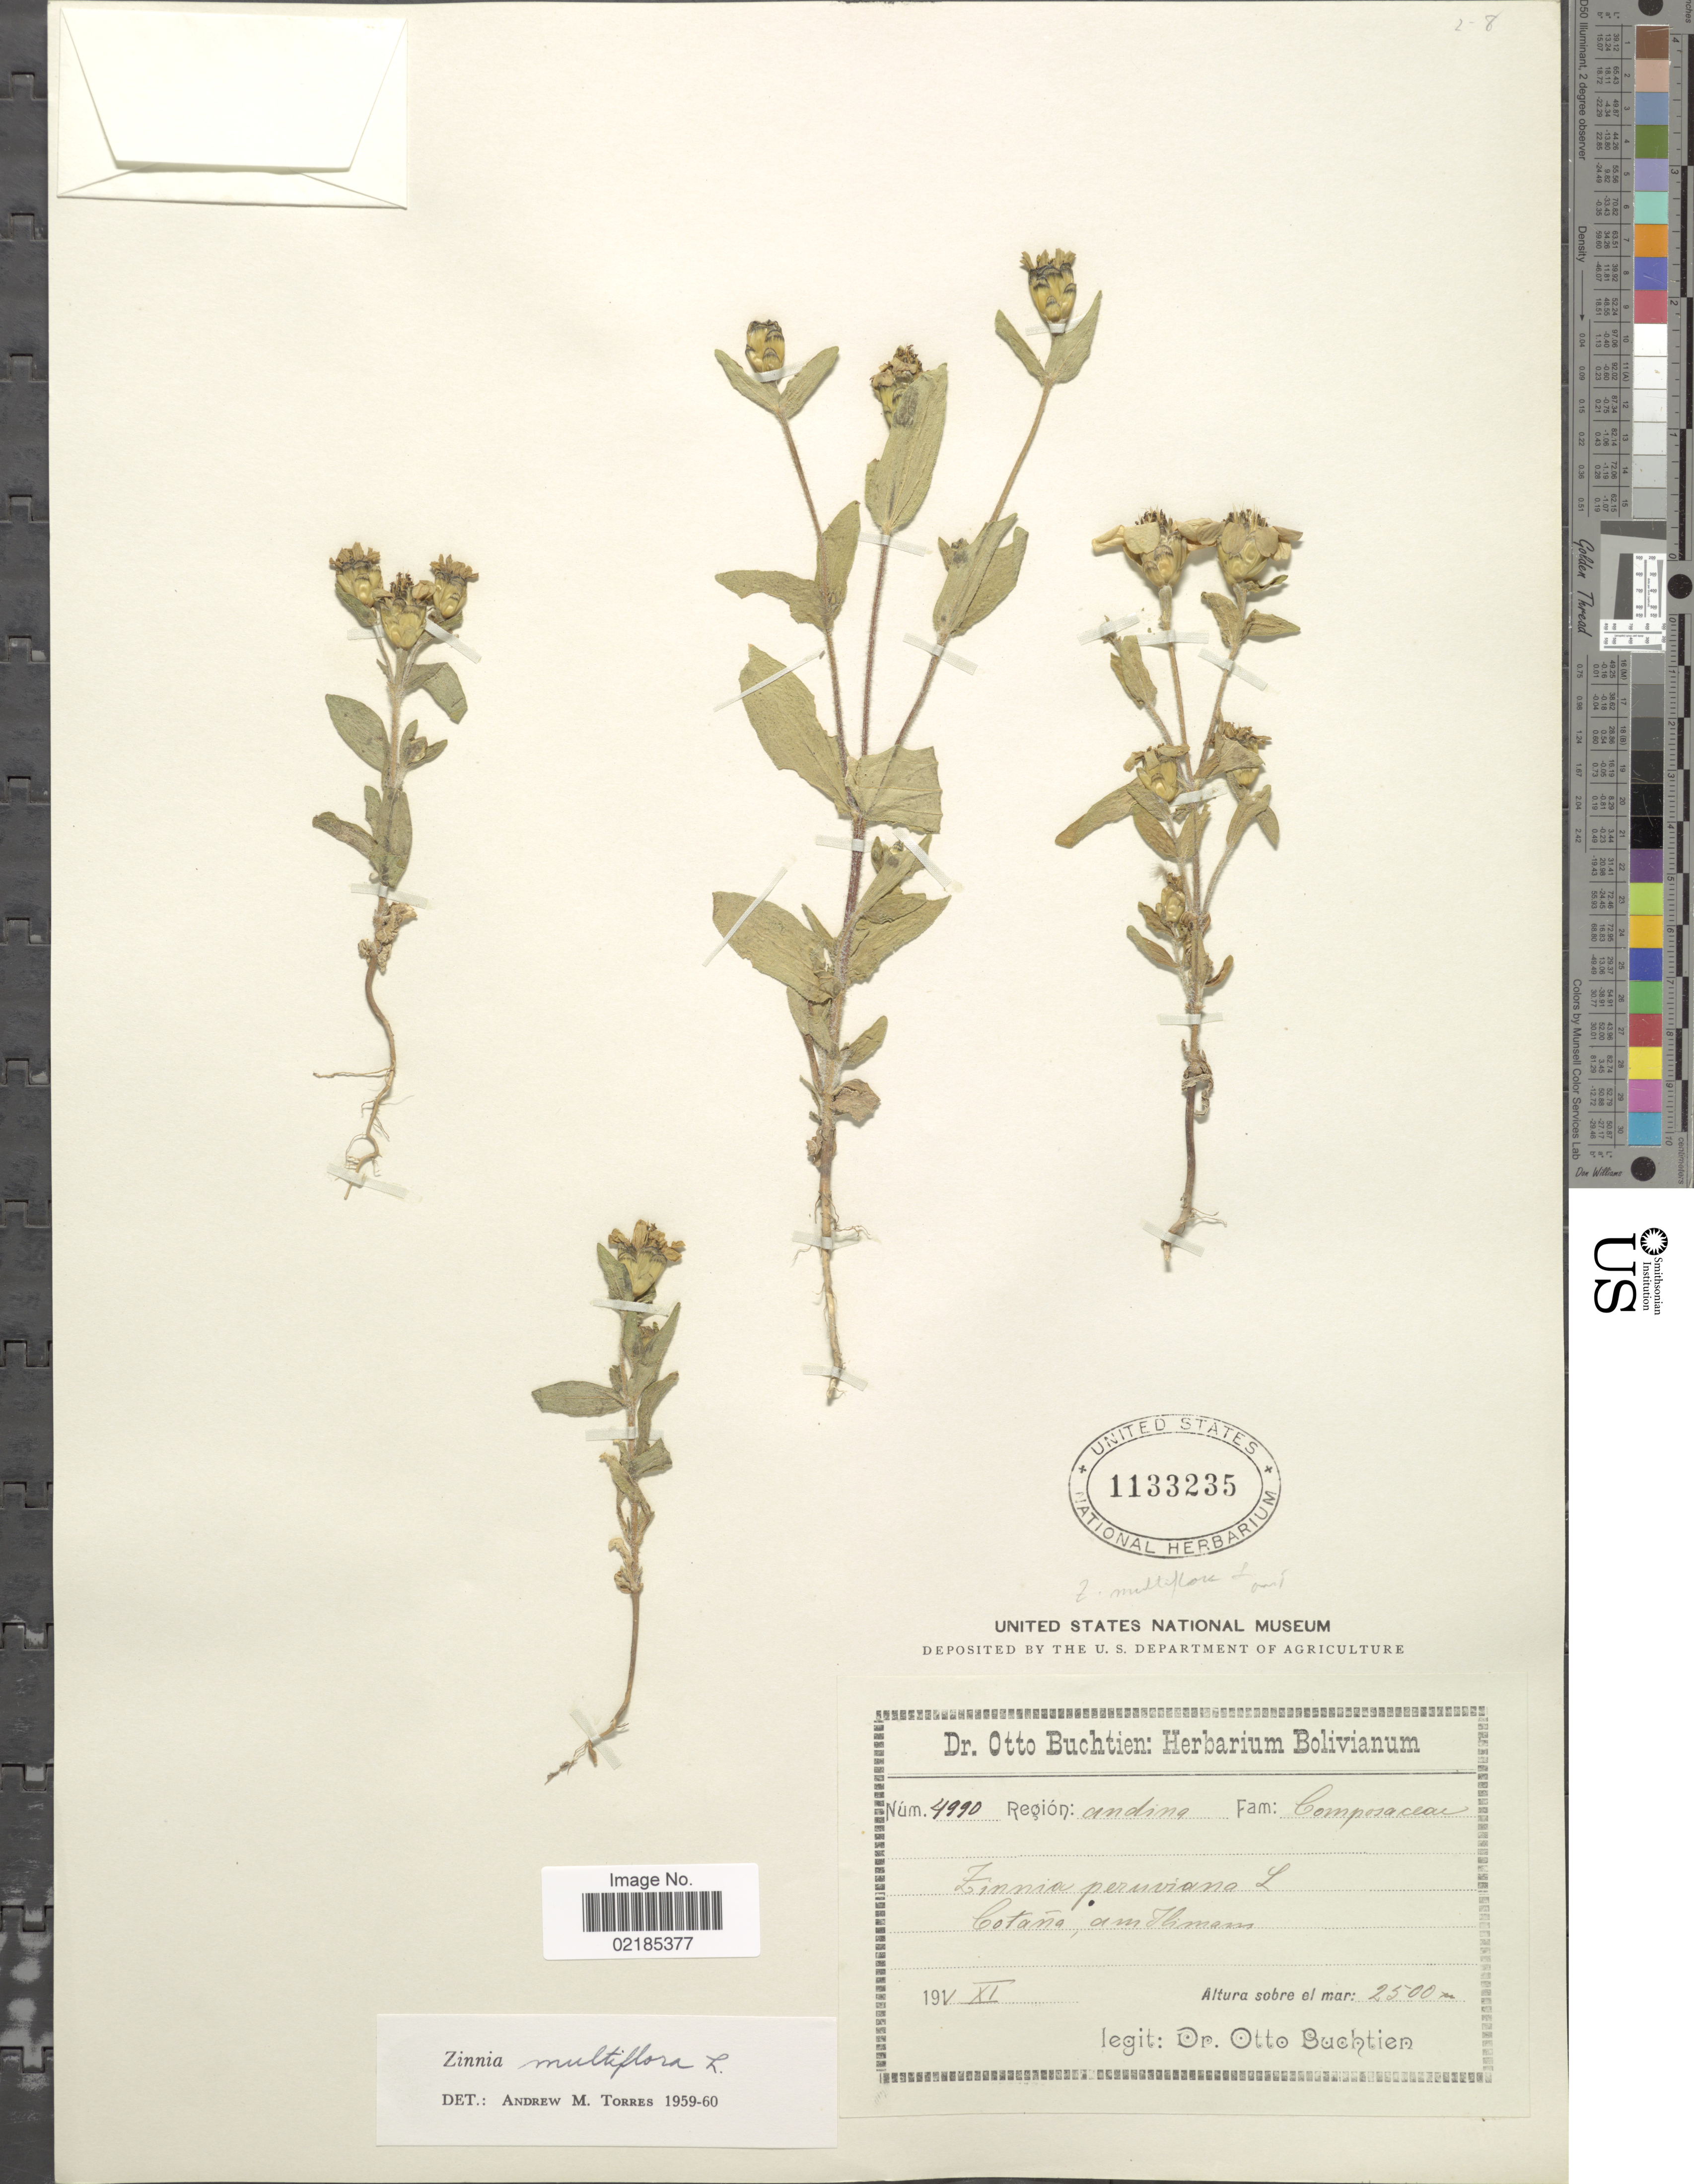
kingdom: Plantae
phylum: Tracheophyta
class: Magnoliopsida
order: Asterales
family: Asteraceae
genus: Zinnia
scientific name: Zinnia multiflora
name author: L.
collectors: O. Buchtien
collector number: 4990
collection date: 1911-11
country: Bolivia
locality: Cotaña at the Illimani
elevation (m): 2500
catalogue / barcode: US 1133235